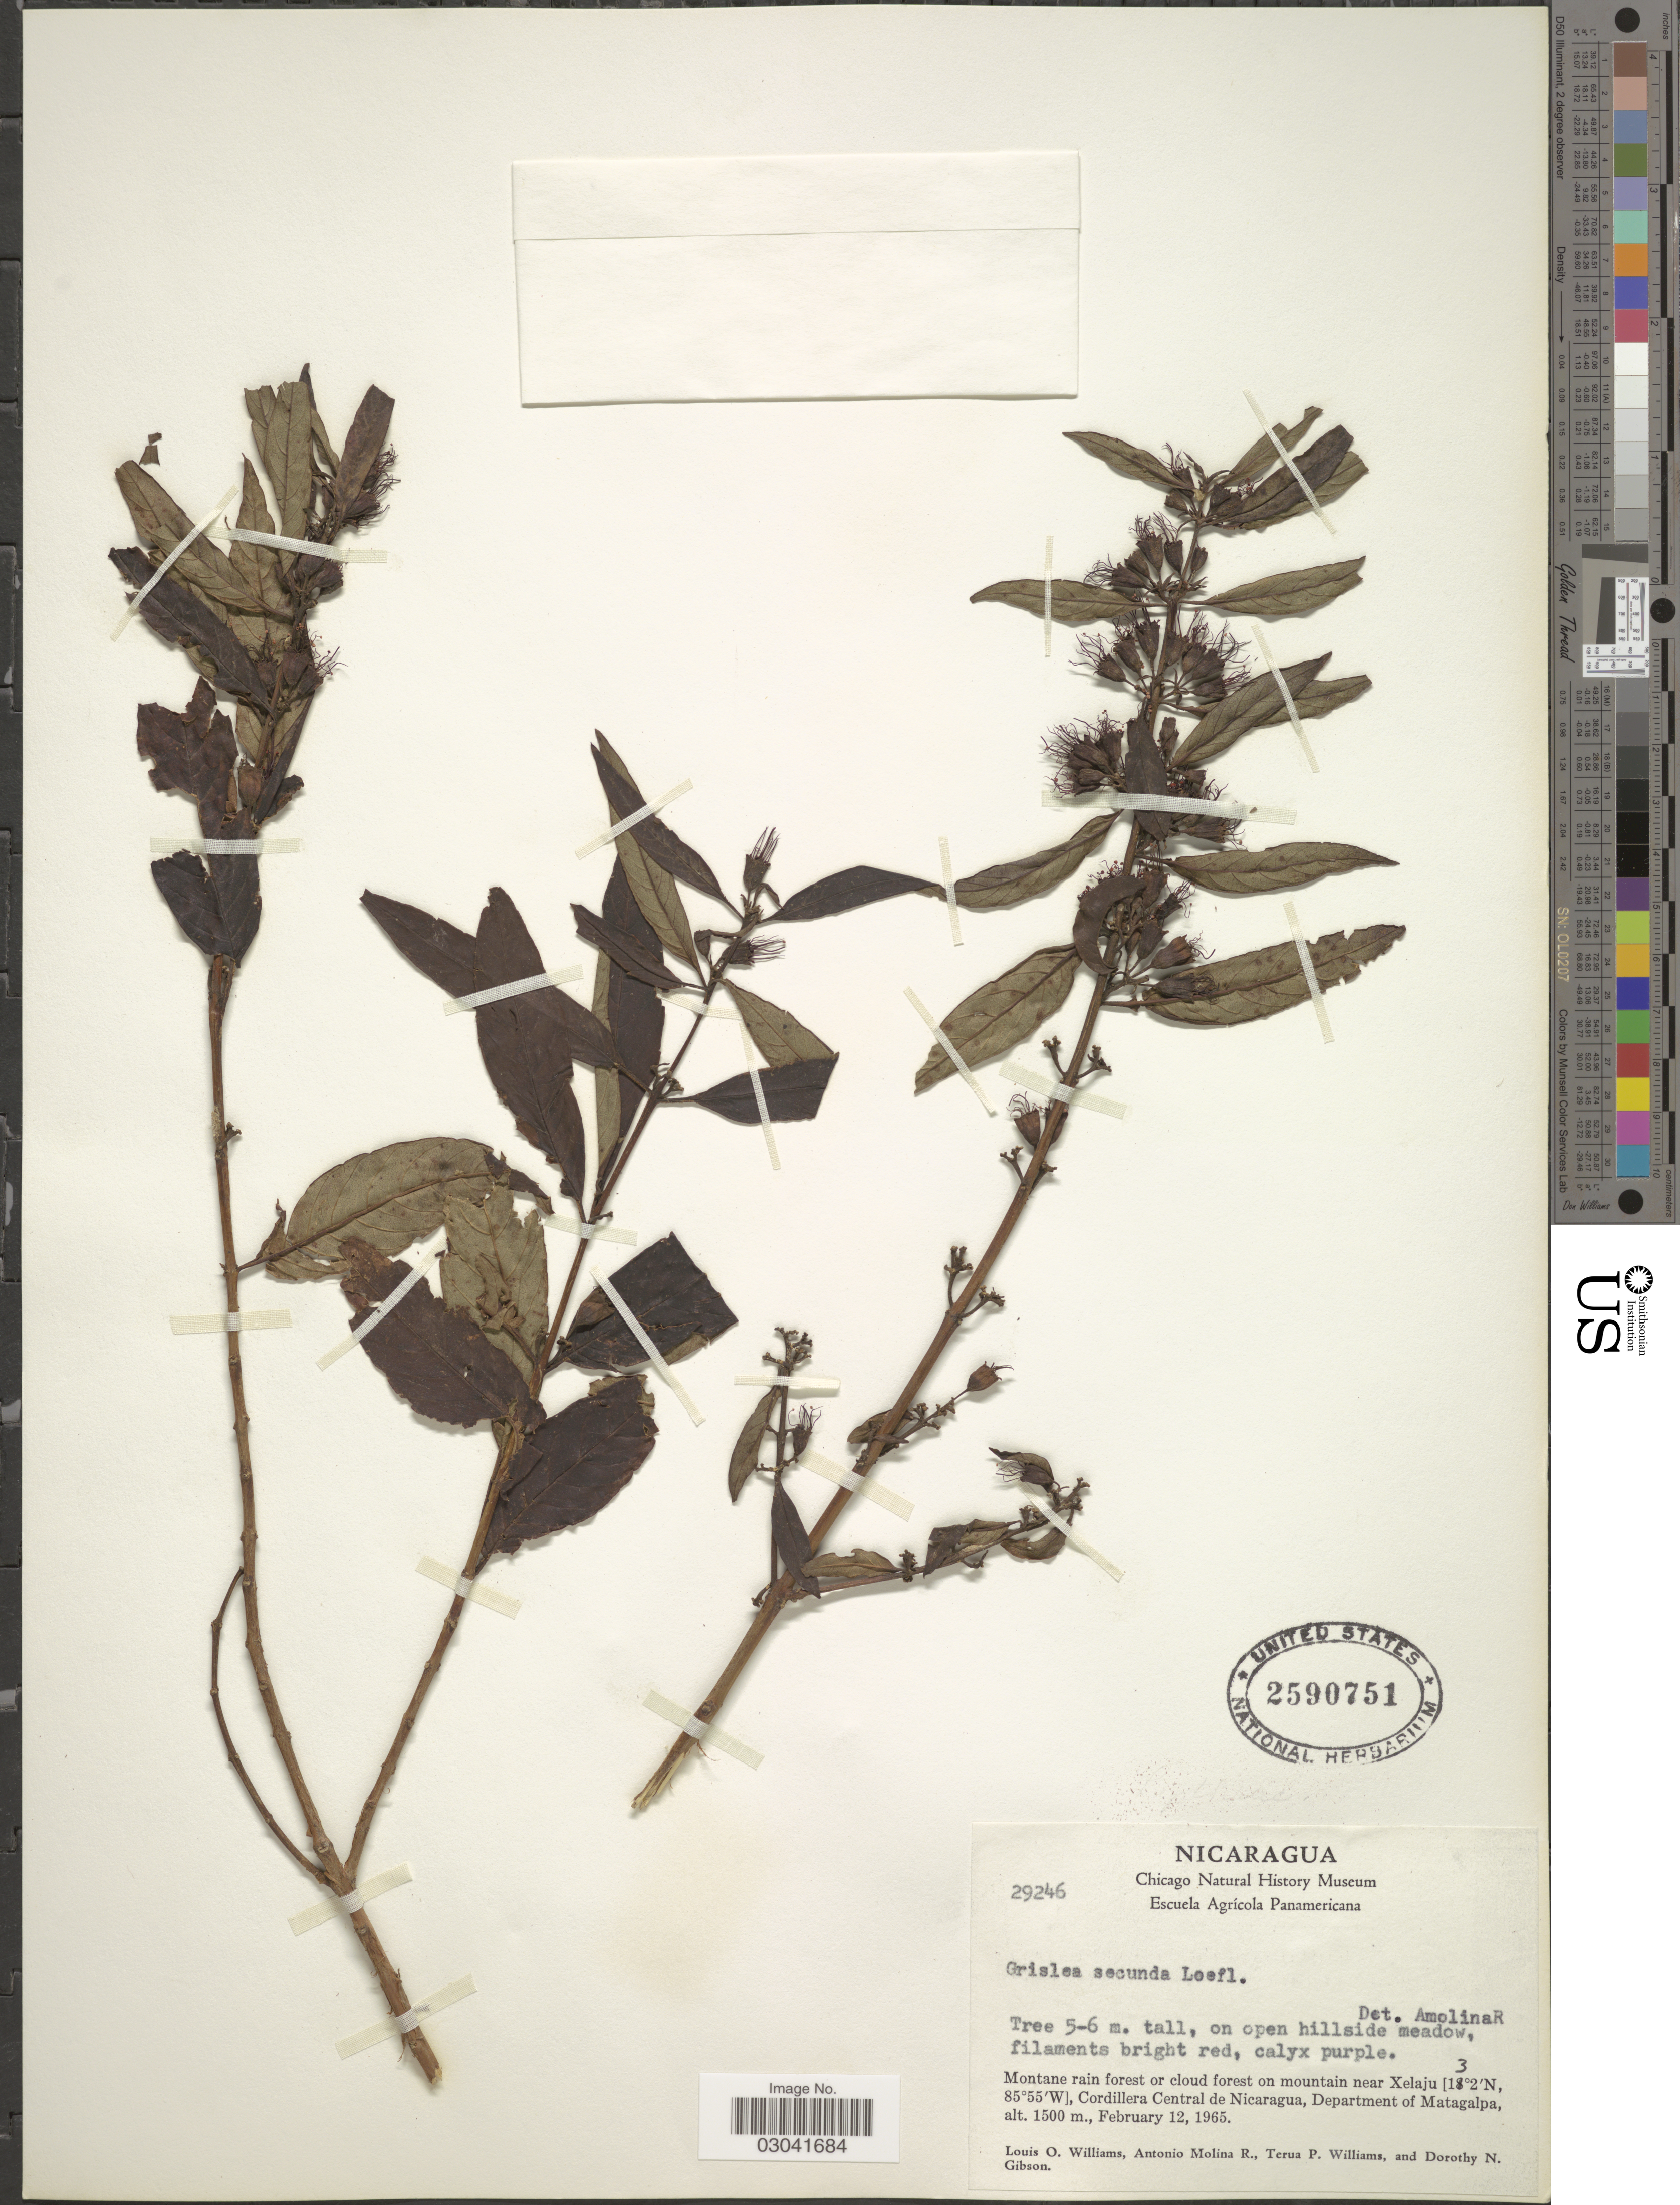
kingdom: Plantae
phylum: Tracheophyta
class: Magnoliopsida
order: Myrtales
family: Lythraceae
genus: Pehria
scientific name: Pehria compacta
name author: Sprague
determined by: Strong, Mark T., (BOT), Smithsonian Institution - National Museum of Natural History (UNITED STATES)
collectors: L. O. Williams, A. Molina R., T. Williams & D. N. Gibson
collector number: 29246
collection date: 1965-02-12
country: Nicaragua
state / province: Matagalpa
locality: Montane rain forest or cloud forest on mountain near Xelaju, Cordillera Central de Nicaragua, Department of Matagalpa.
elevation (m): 1500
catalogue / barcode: US 2590751